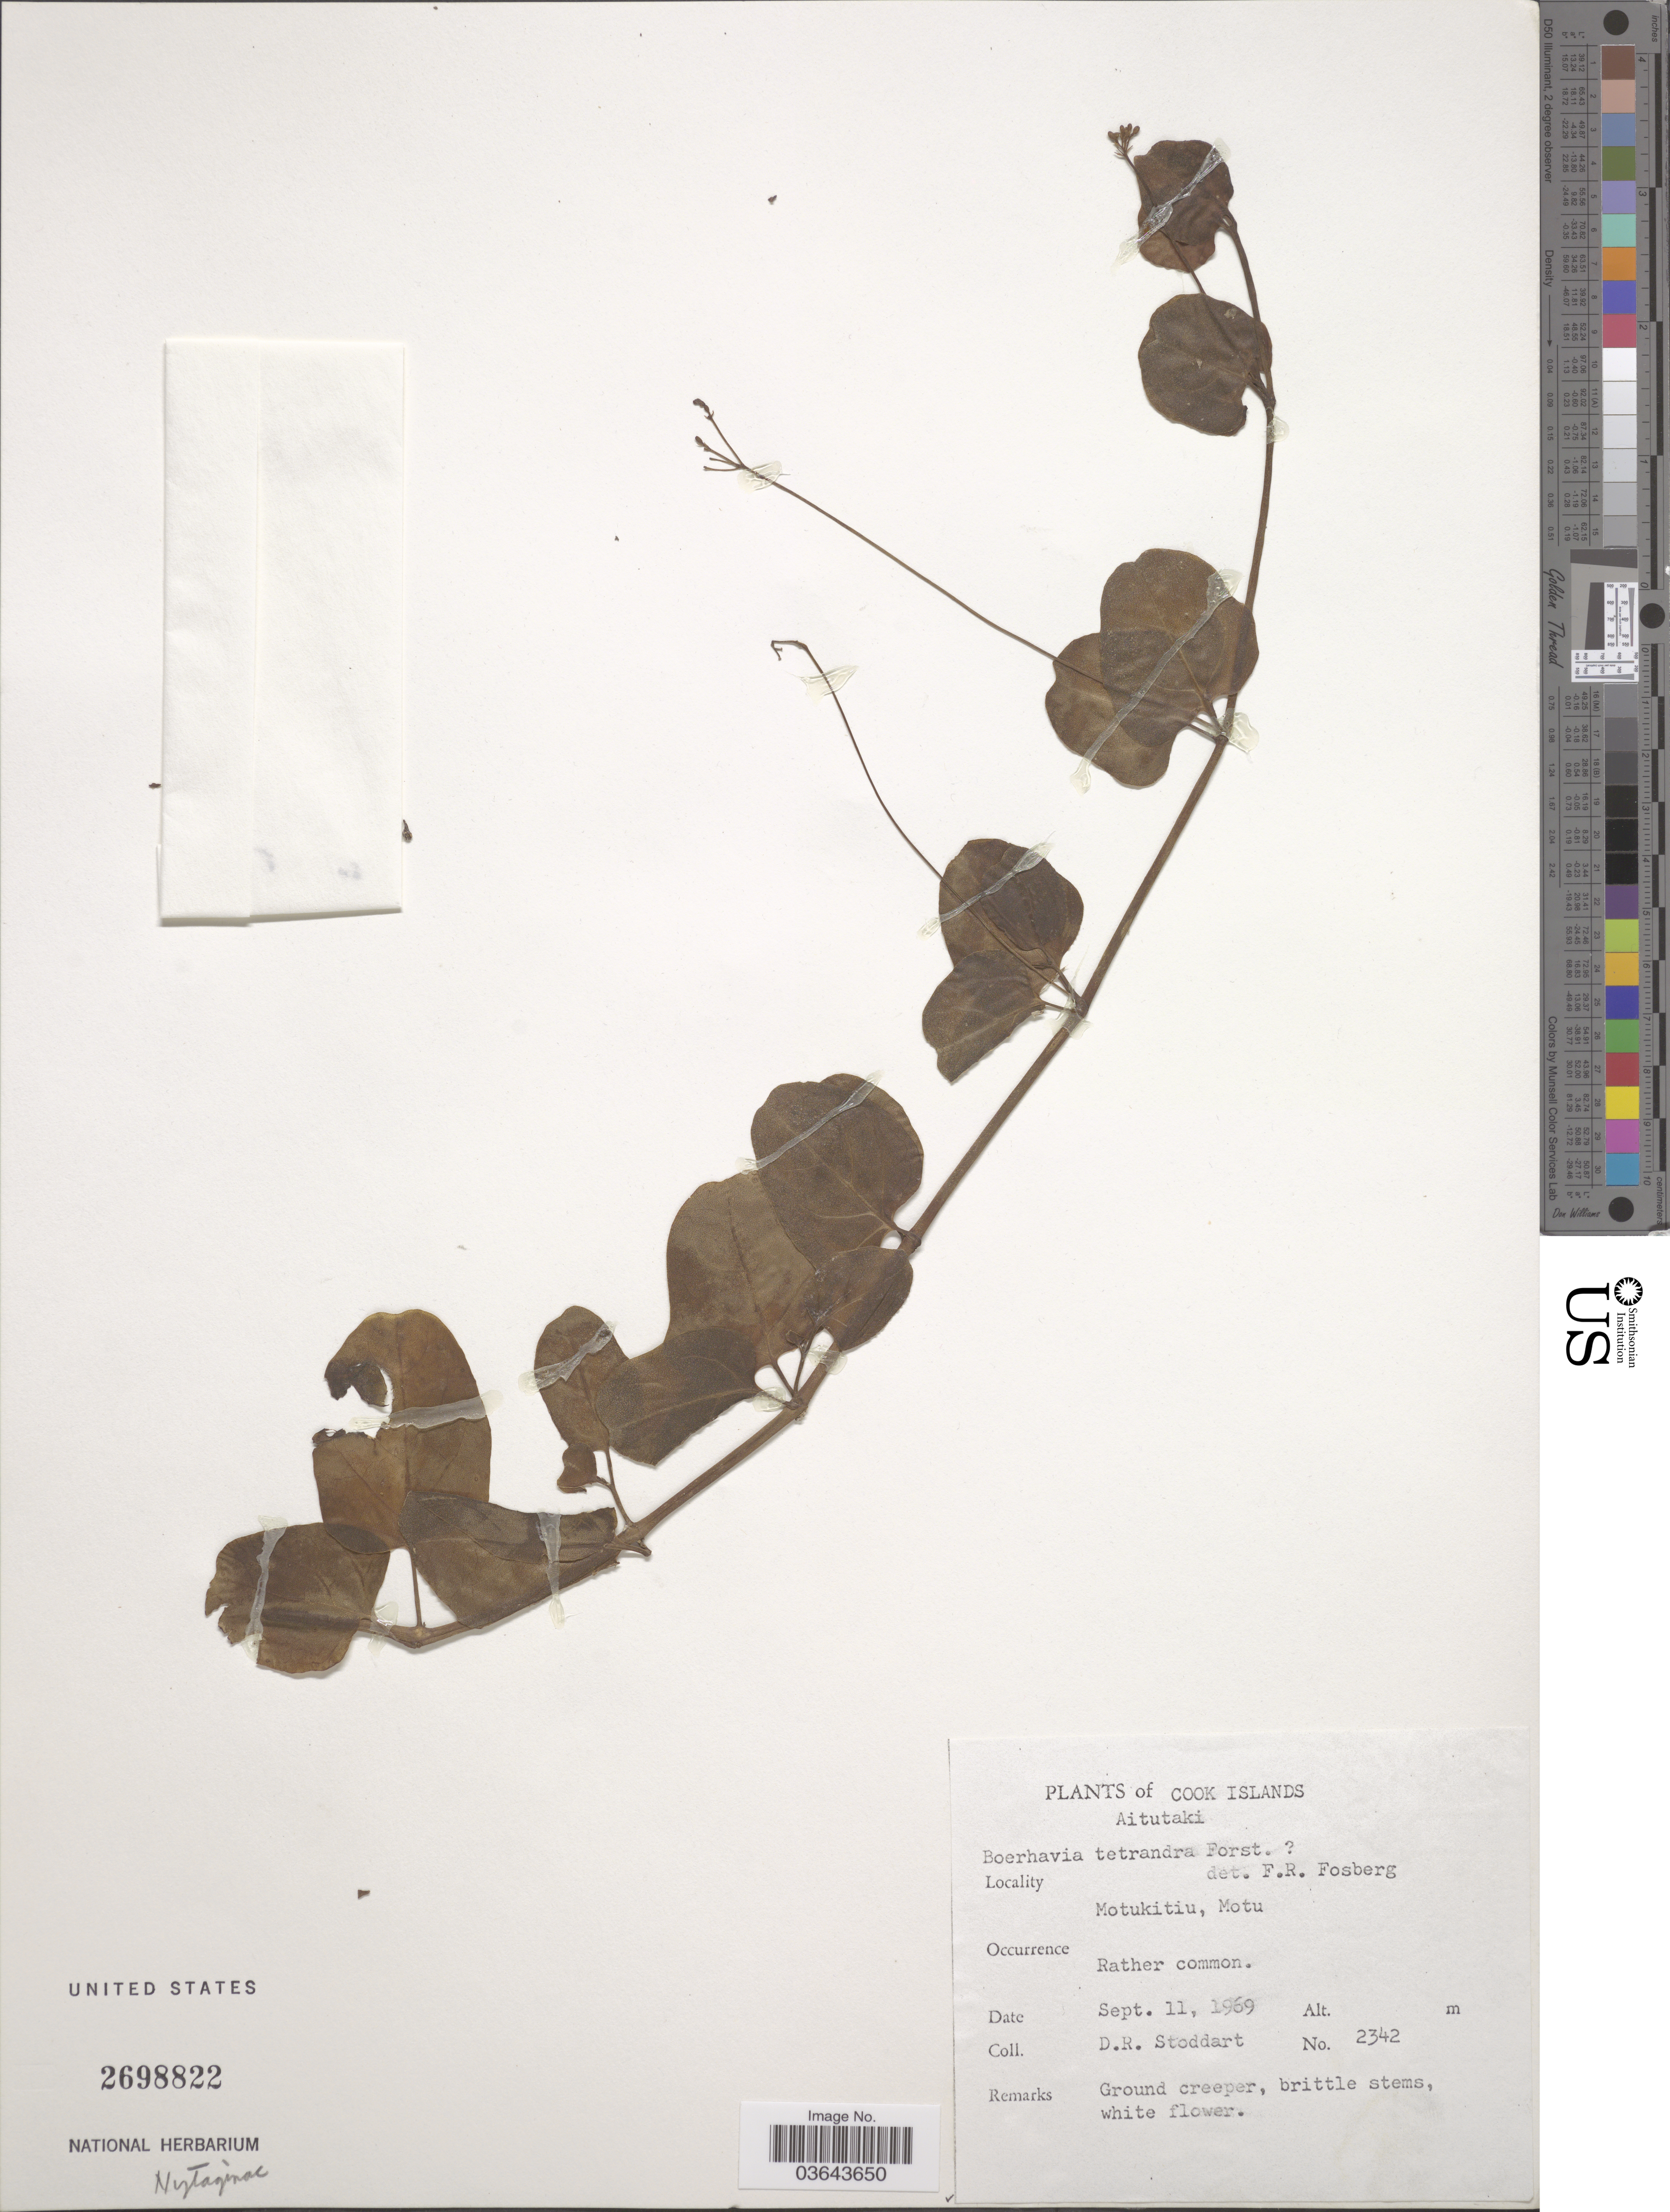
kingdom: Plantae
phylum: Tracheophyta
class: Magnoliopsida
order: Caryophyllales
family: Nyctaginaceae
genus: Boerhavia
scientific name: Boerhavia albiflora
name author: Fosberg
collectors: D. R. Stoddart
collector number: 2342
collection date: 1969-09-11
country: Cook Islands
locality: Aitutaki. Motukitiu, Motu.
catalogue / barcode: US 2698822